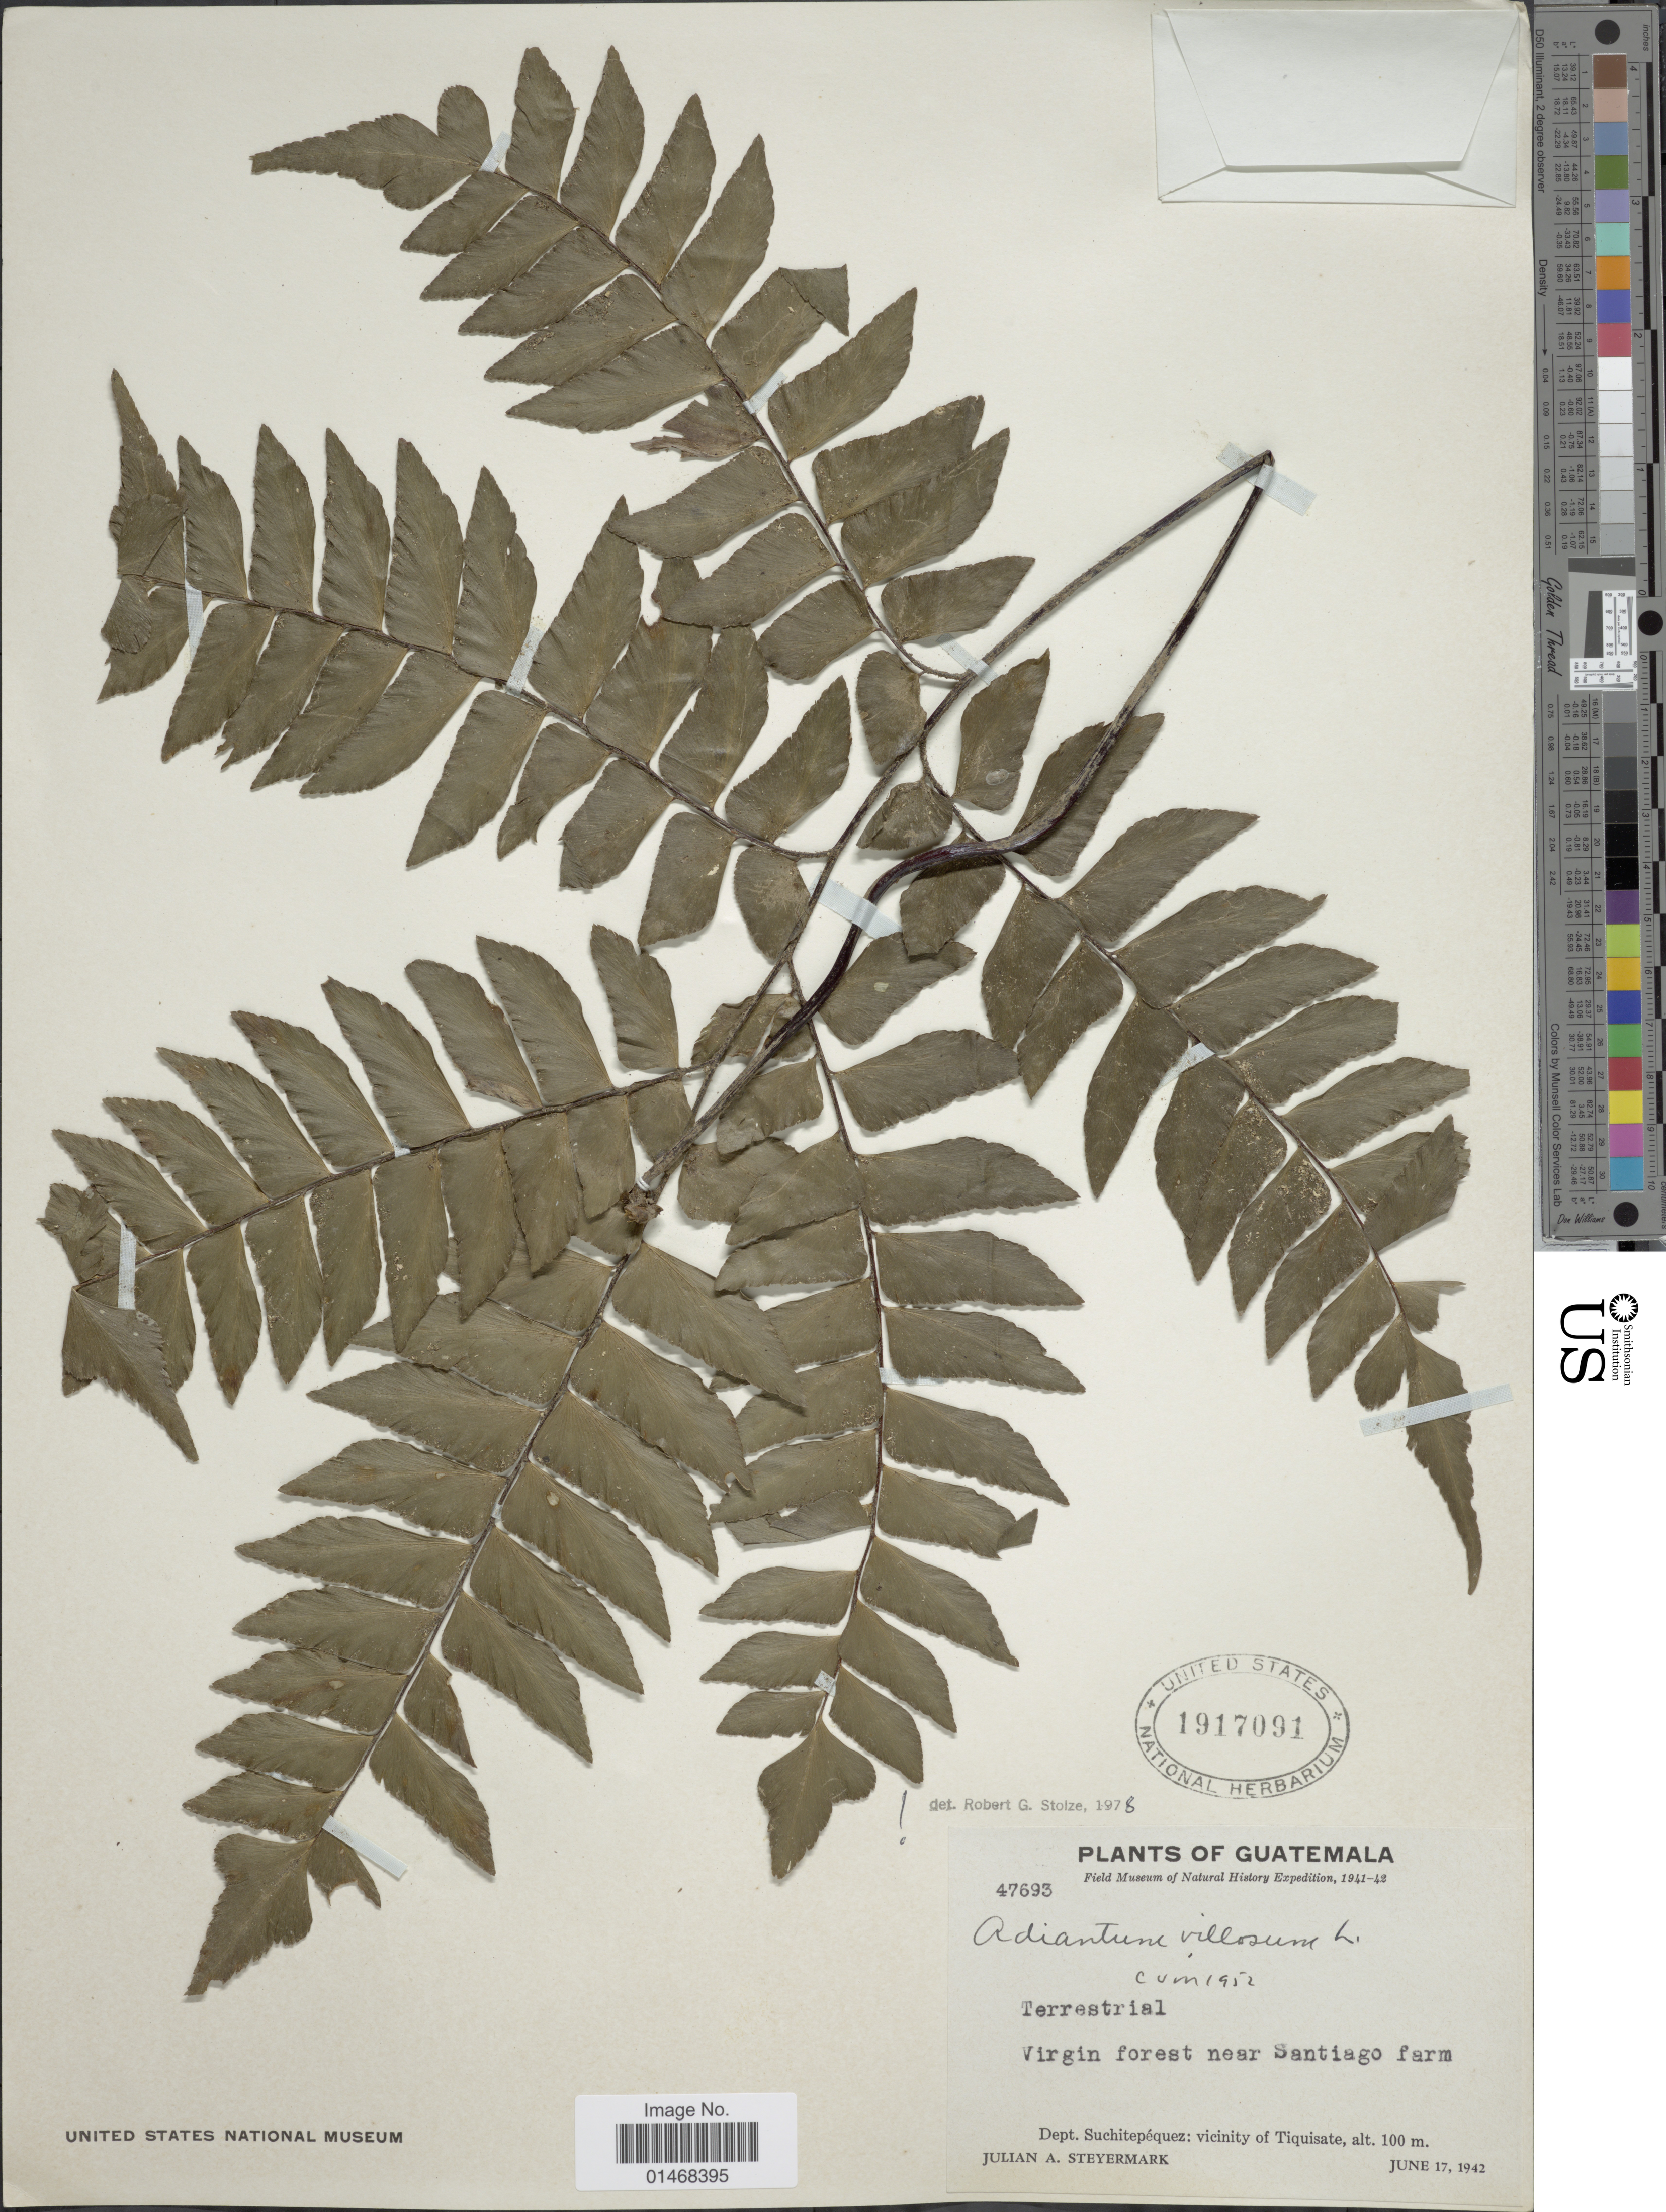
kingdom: Plantae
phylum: Tracheophyta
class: Polypodiopsida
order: Polypodiales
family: Pteridaceae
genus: Adiantum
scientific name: Adiantum villosum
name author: L.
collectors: J. Steyermark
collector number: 47693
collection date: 1942-06-17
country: Guatemala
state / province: Suchitepéquez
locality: Dept. Suchitepéquez: vicinity of Tiquisate, Virgin forest near Santiago farm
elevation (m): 100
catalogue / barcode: US 1917091